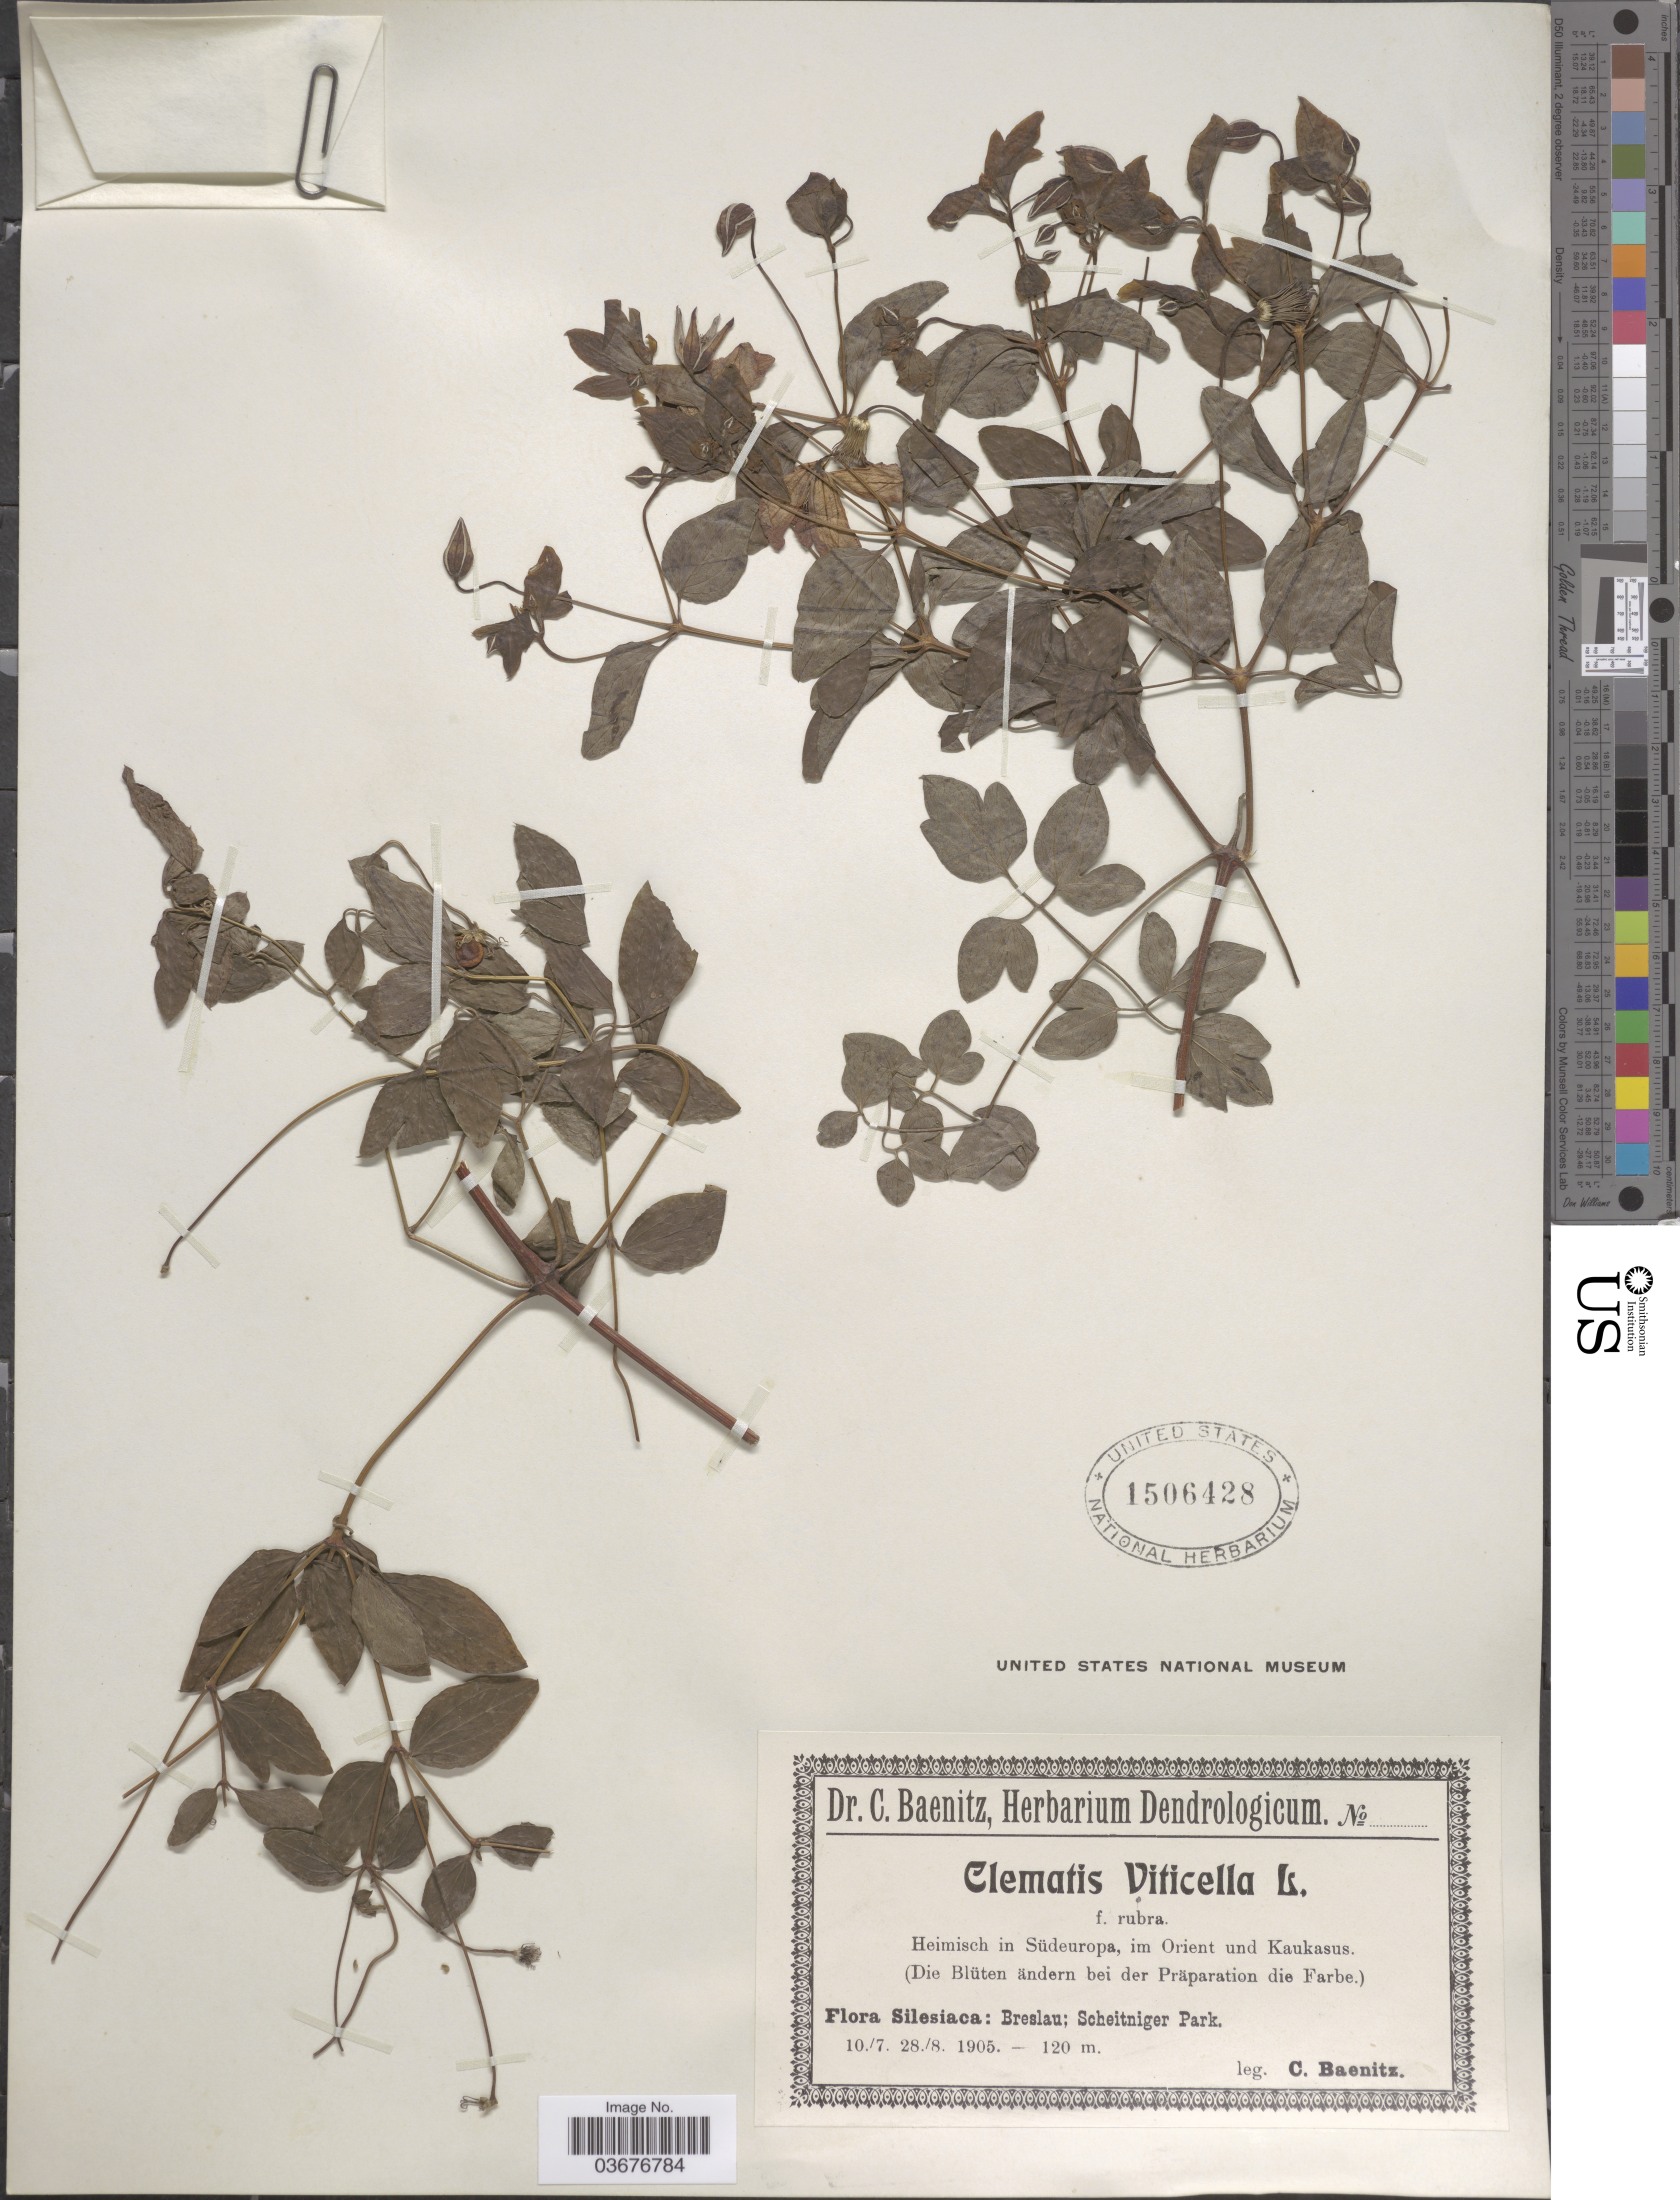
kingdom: Plantae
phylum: Tracheophyta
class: Magnoliopsida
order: Ranunculales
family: Ranunculaceae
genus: Clematis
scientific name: Clematis viticella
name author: L.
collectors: C. G. Baenitz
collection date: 1905-07-10/1905-08-28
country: Poland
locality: Silesiaca: Breslau; Scheitniger Park.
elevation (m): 120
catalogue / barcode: US 1506428